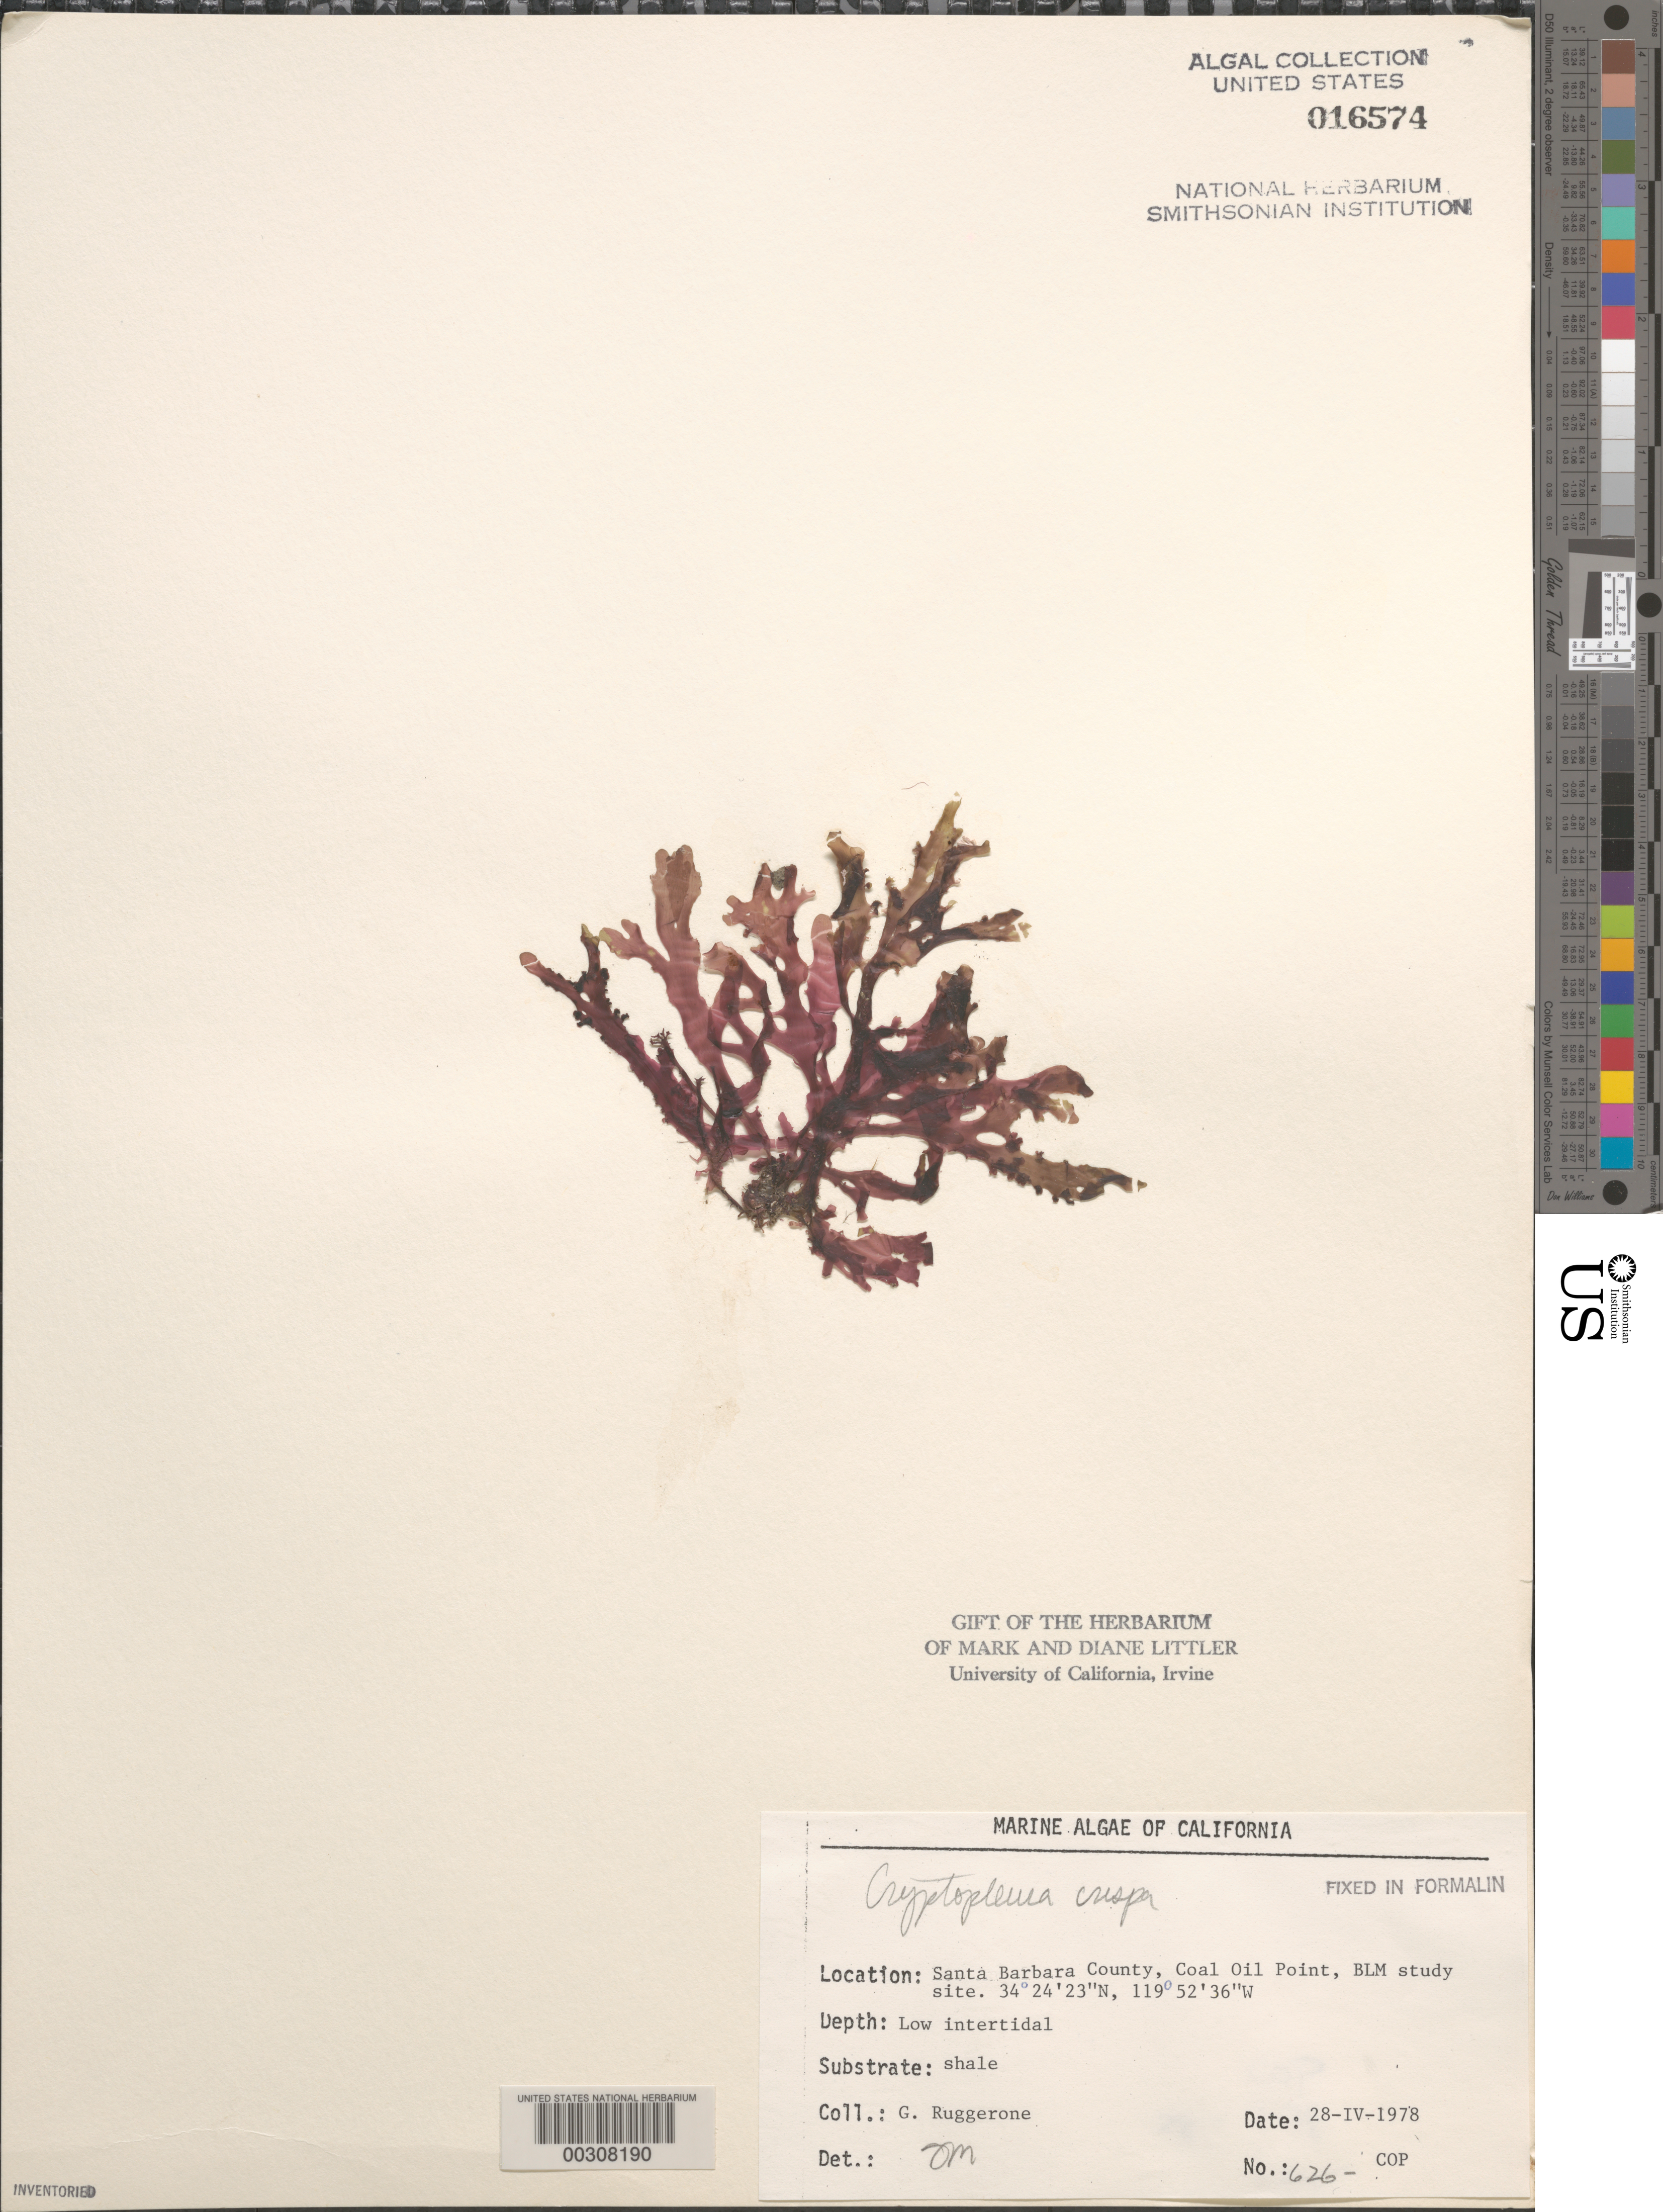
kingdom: Plantae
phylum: Rhodophyta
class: Florideophyceae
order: Ceramiales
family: Delesseriaceae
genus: Cryptopleura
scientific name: Cryptopleura crispa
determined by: Murray, S. N.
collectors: G. Ruggerone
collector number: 626-cop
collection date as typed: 28 Apr 1978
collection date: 1978-04-28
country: United States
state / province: California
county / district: Santa Barbara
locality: Coal Oil Point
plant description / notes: BLM-SOCALBIGHT Rocky Intertidal Survey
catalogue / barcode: US 16574